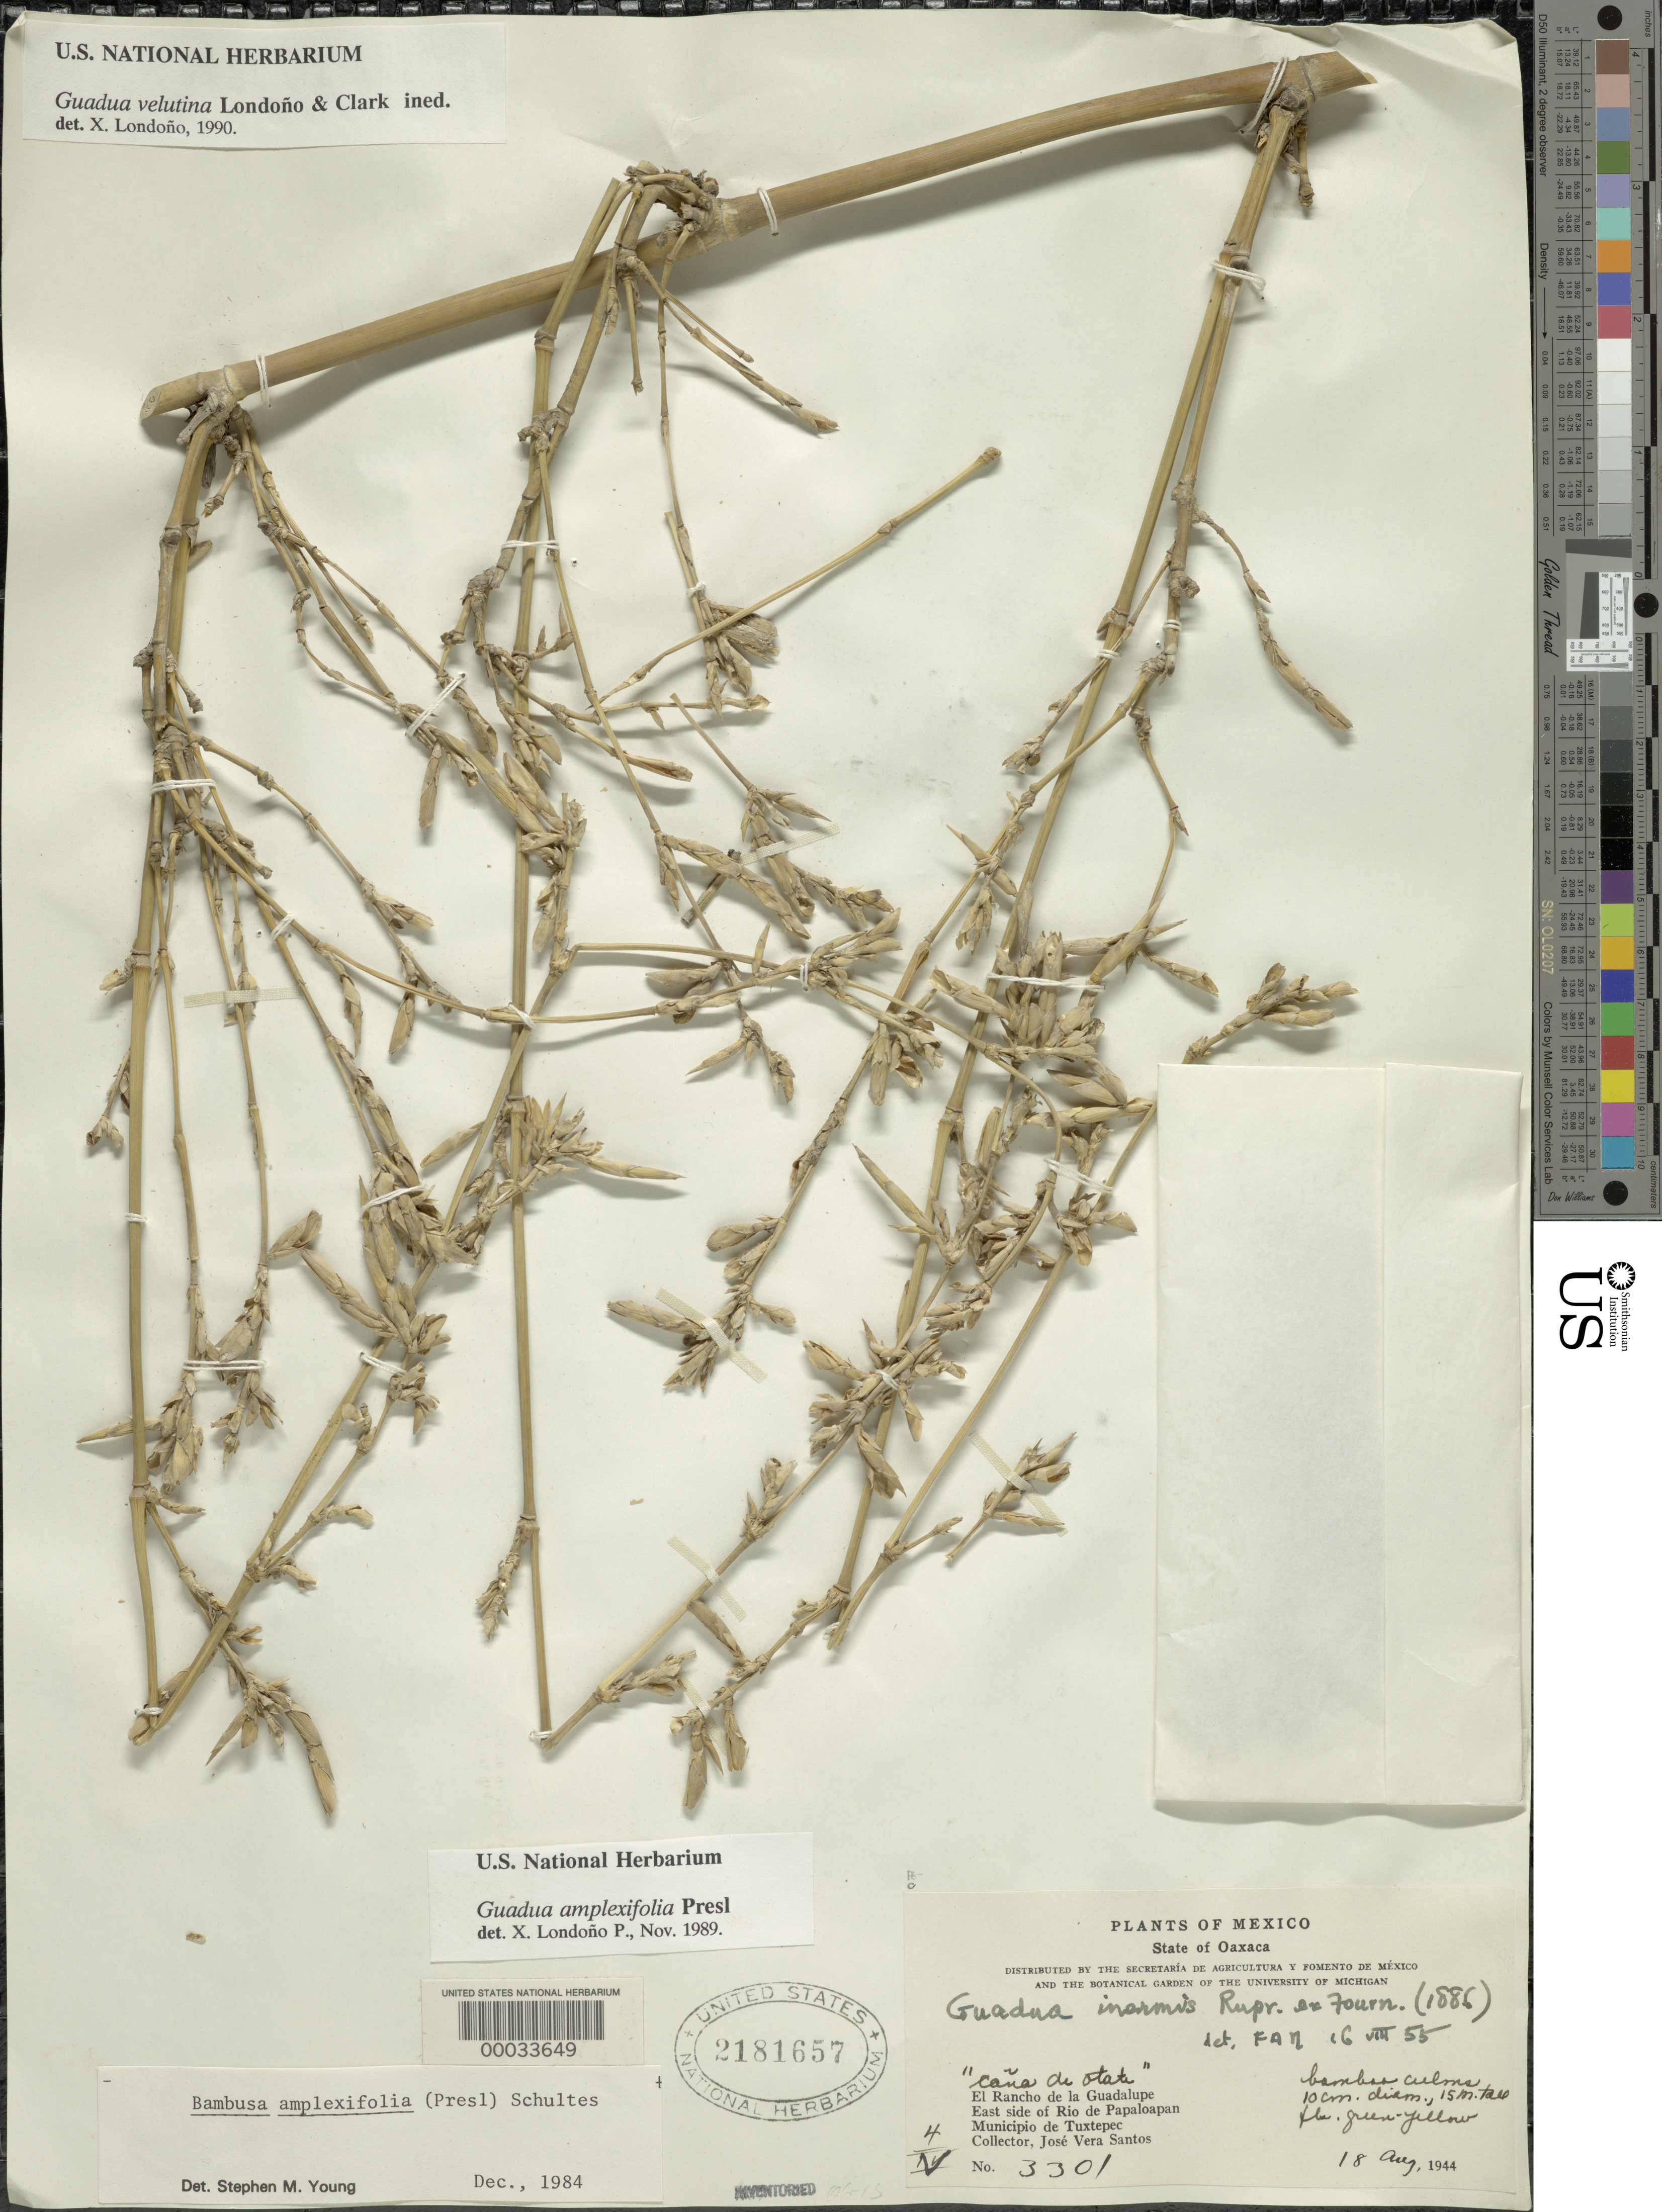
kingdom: Plantae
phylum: Tracheophyta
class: Liliopsida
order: Poales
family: Poaceae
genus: Guadua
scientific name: Guadua velutina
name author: Londoño & L.G. Clark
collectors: J. V. Santos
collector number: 3301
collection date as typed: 18 Aug 1944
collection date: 1944-08-18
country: Mexico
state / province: Oaxaca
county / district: San Juan Bautista Tuxtepec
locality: Tuxtepec mun. (?), el rancho de la guadalape e side of rio de papaloapan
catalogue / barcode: US 2181657